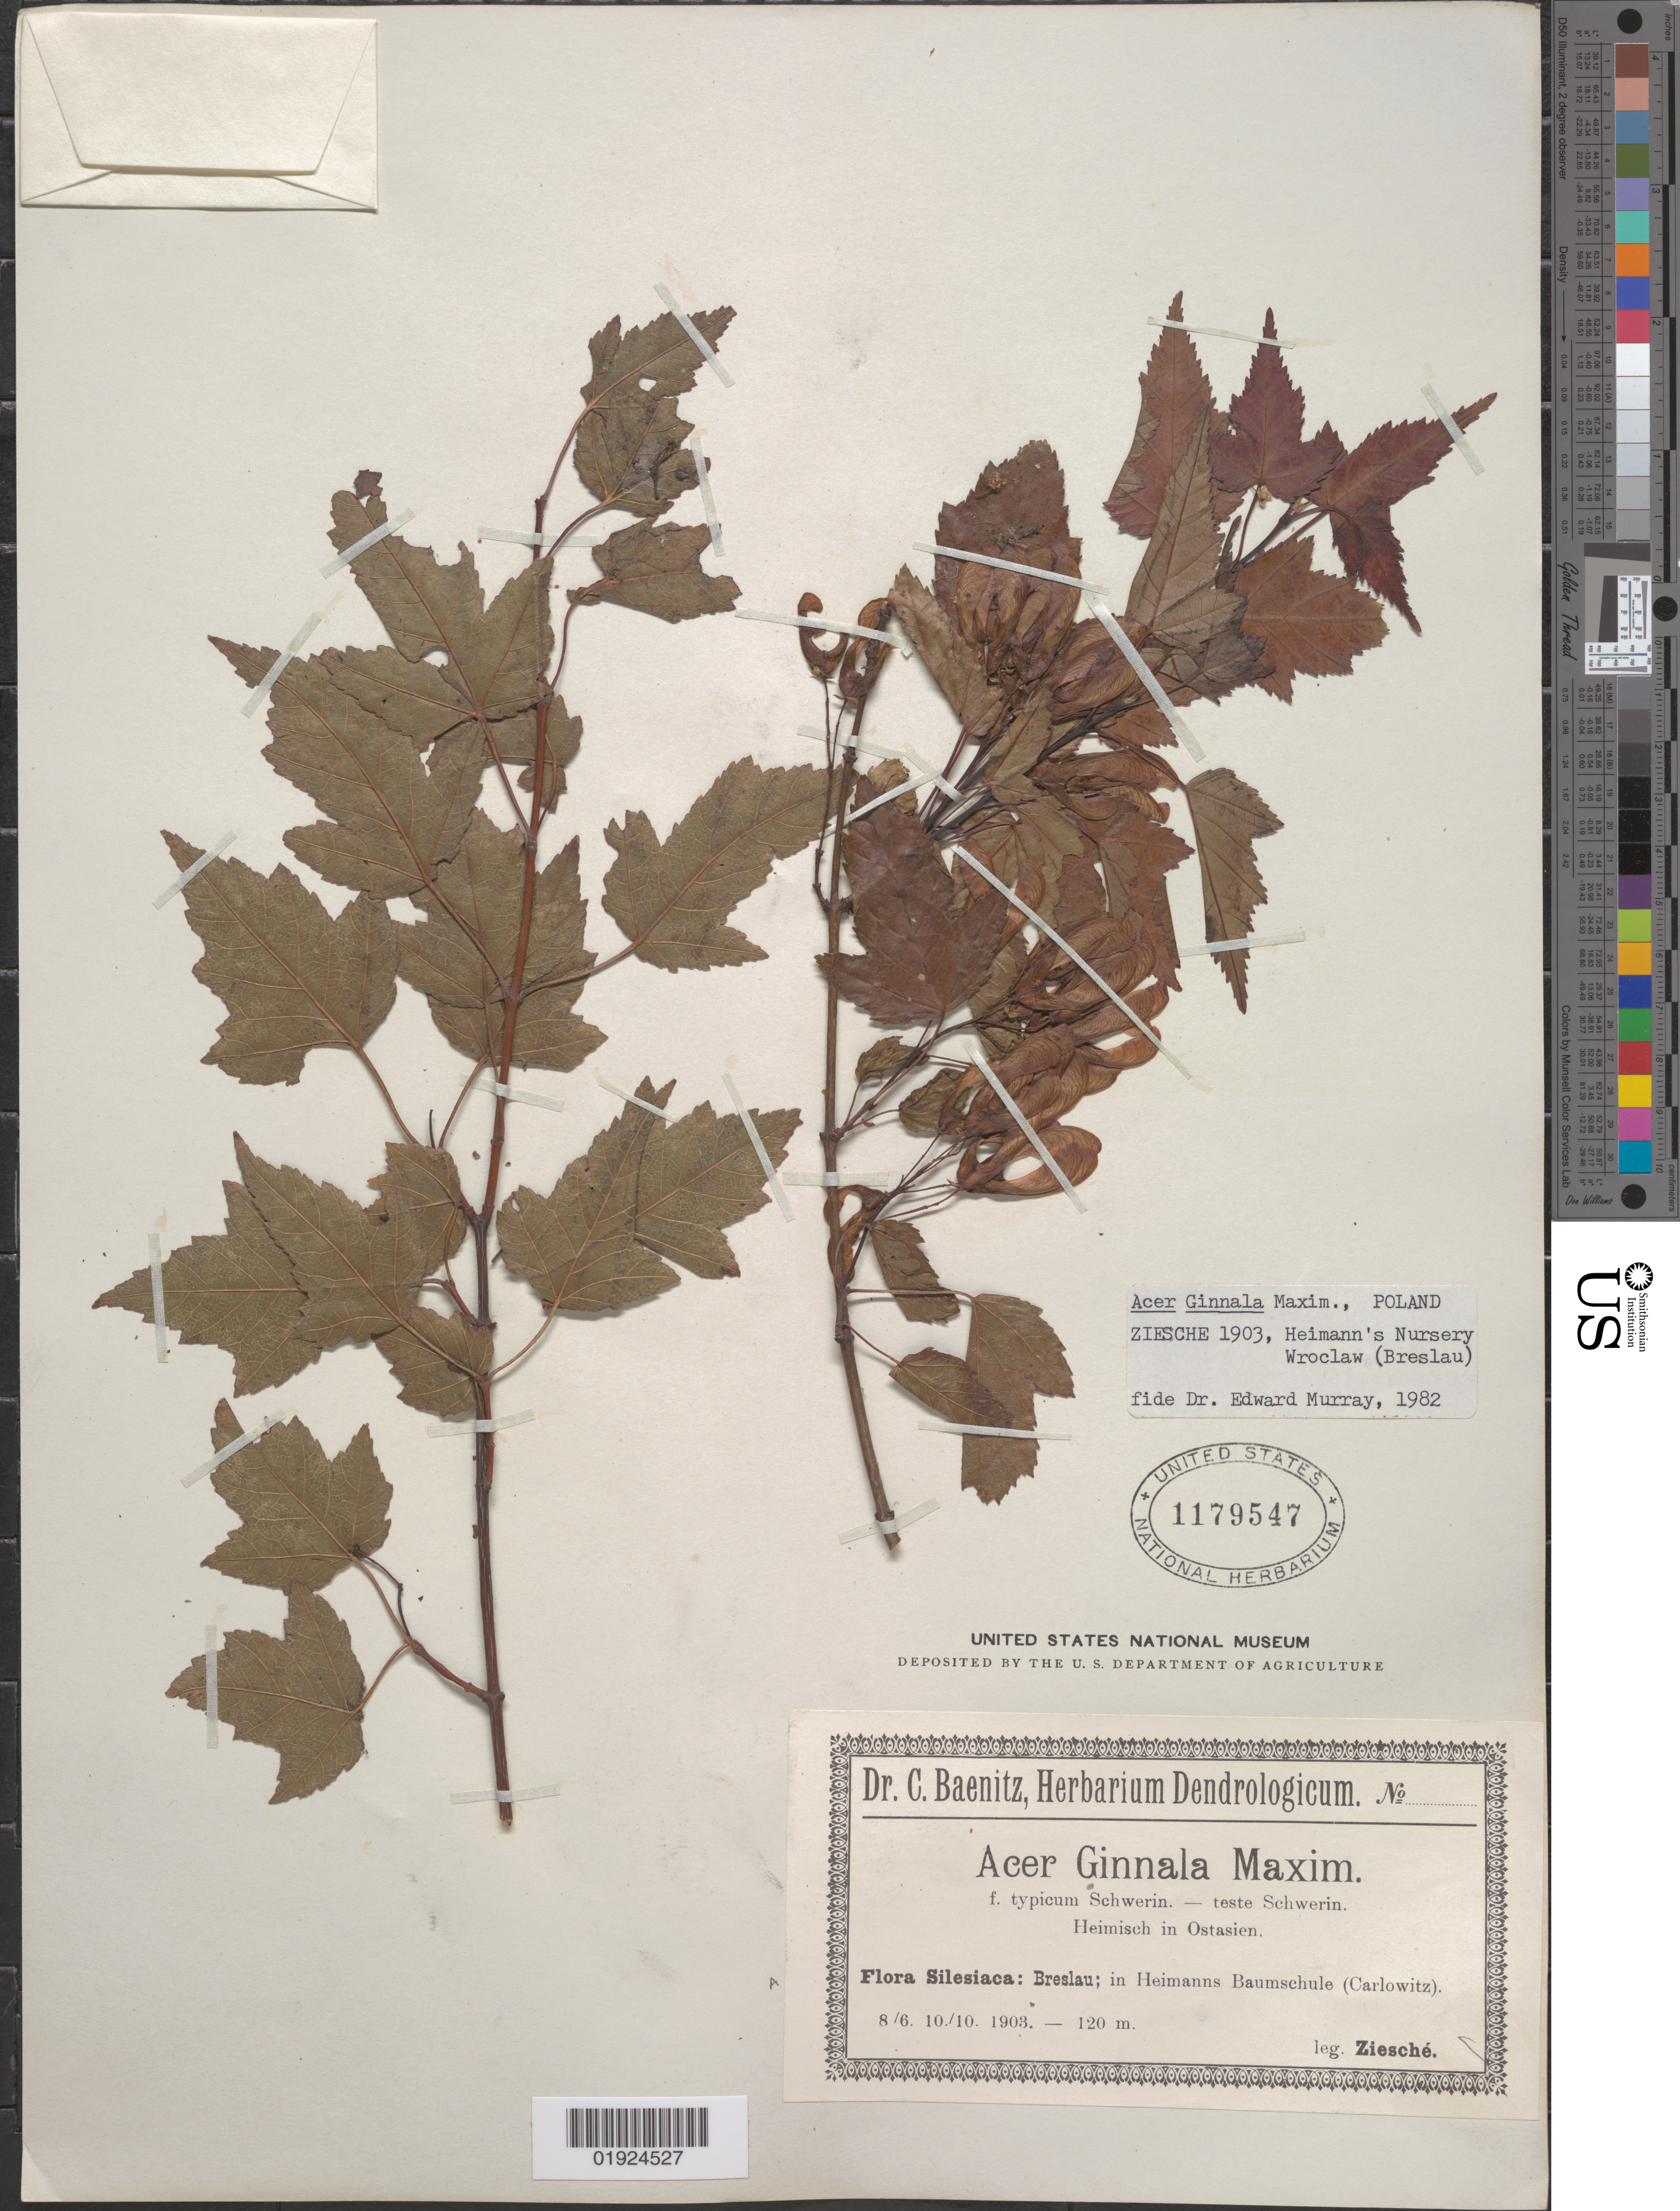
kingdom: Plantae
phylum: Tracheophyta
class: Magnoliopsida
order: Sapindales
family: Sapindaceae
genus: Acer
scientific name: Acer ginnala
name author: Maxim.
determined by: Murray, Edward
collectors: Ziesché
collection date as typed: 8/6. 10/10. 1903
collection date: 1903-06-08/1903-10-10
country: Poland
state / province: Dolnoslaskie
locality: Sileisiaca: Breslau [Wrocław]; in Heimanns Baumschule (Carlowitz)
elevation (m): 120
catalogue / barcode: US 1179547